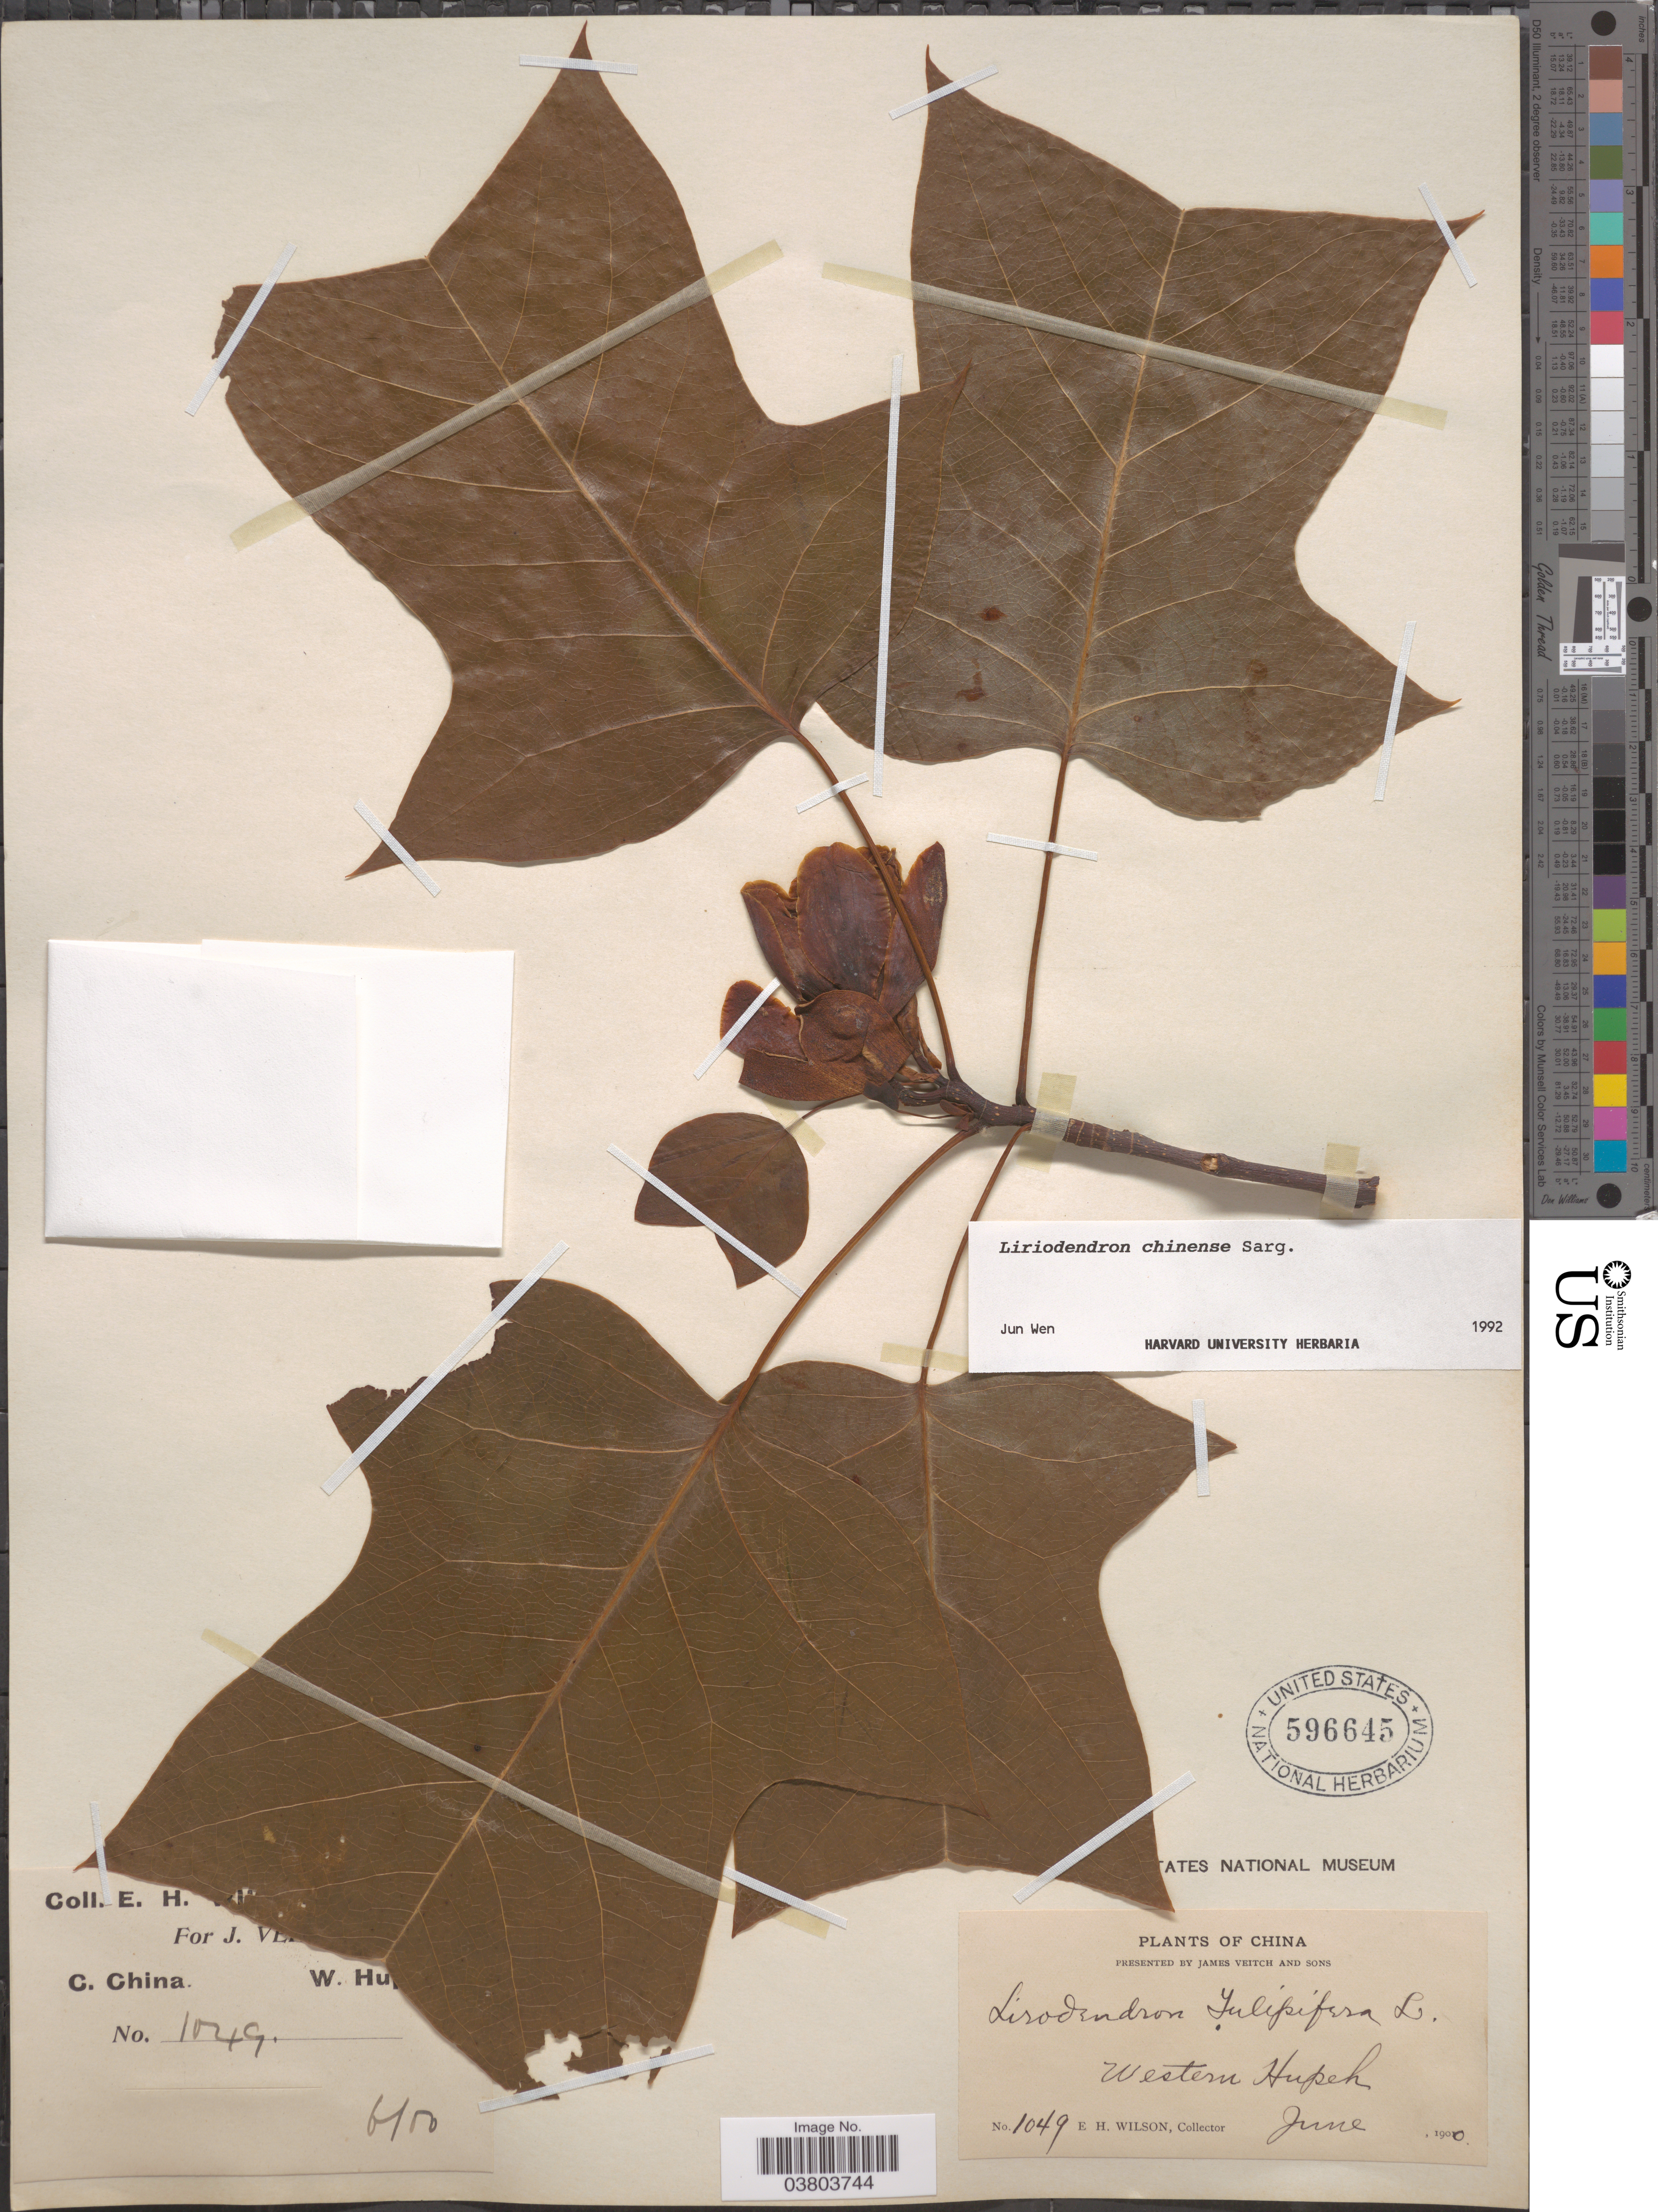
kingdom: Plantae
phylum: Tracheophyta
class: Magnoliopsida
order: Magnoliales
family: Magnoliaceae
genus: Liriodendron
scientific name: Liriodendron chinense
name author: (Hemsl.) Sarg.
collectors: E. Wilson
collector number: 1049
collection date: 1900-06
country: China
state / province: Hubei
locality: Western Hupeh.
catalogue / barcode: US 596645